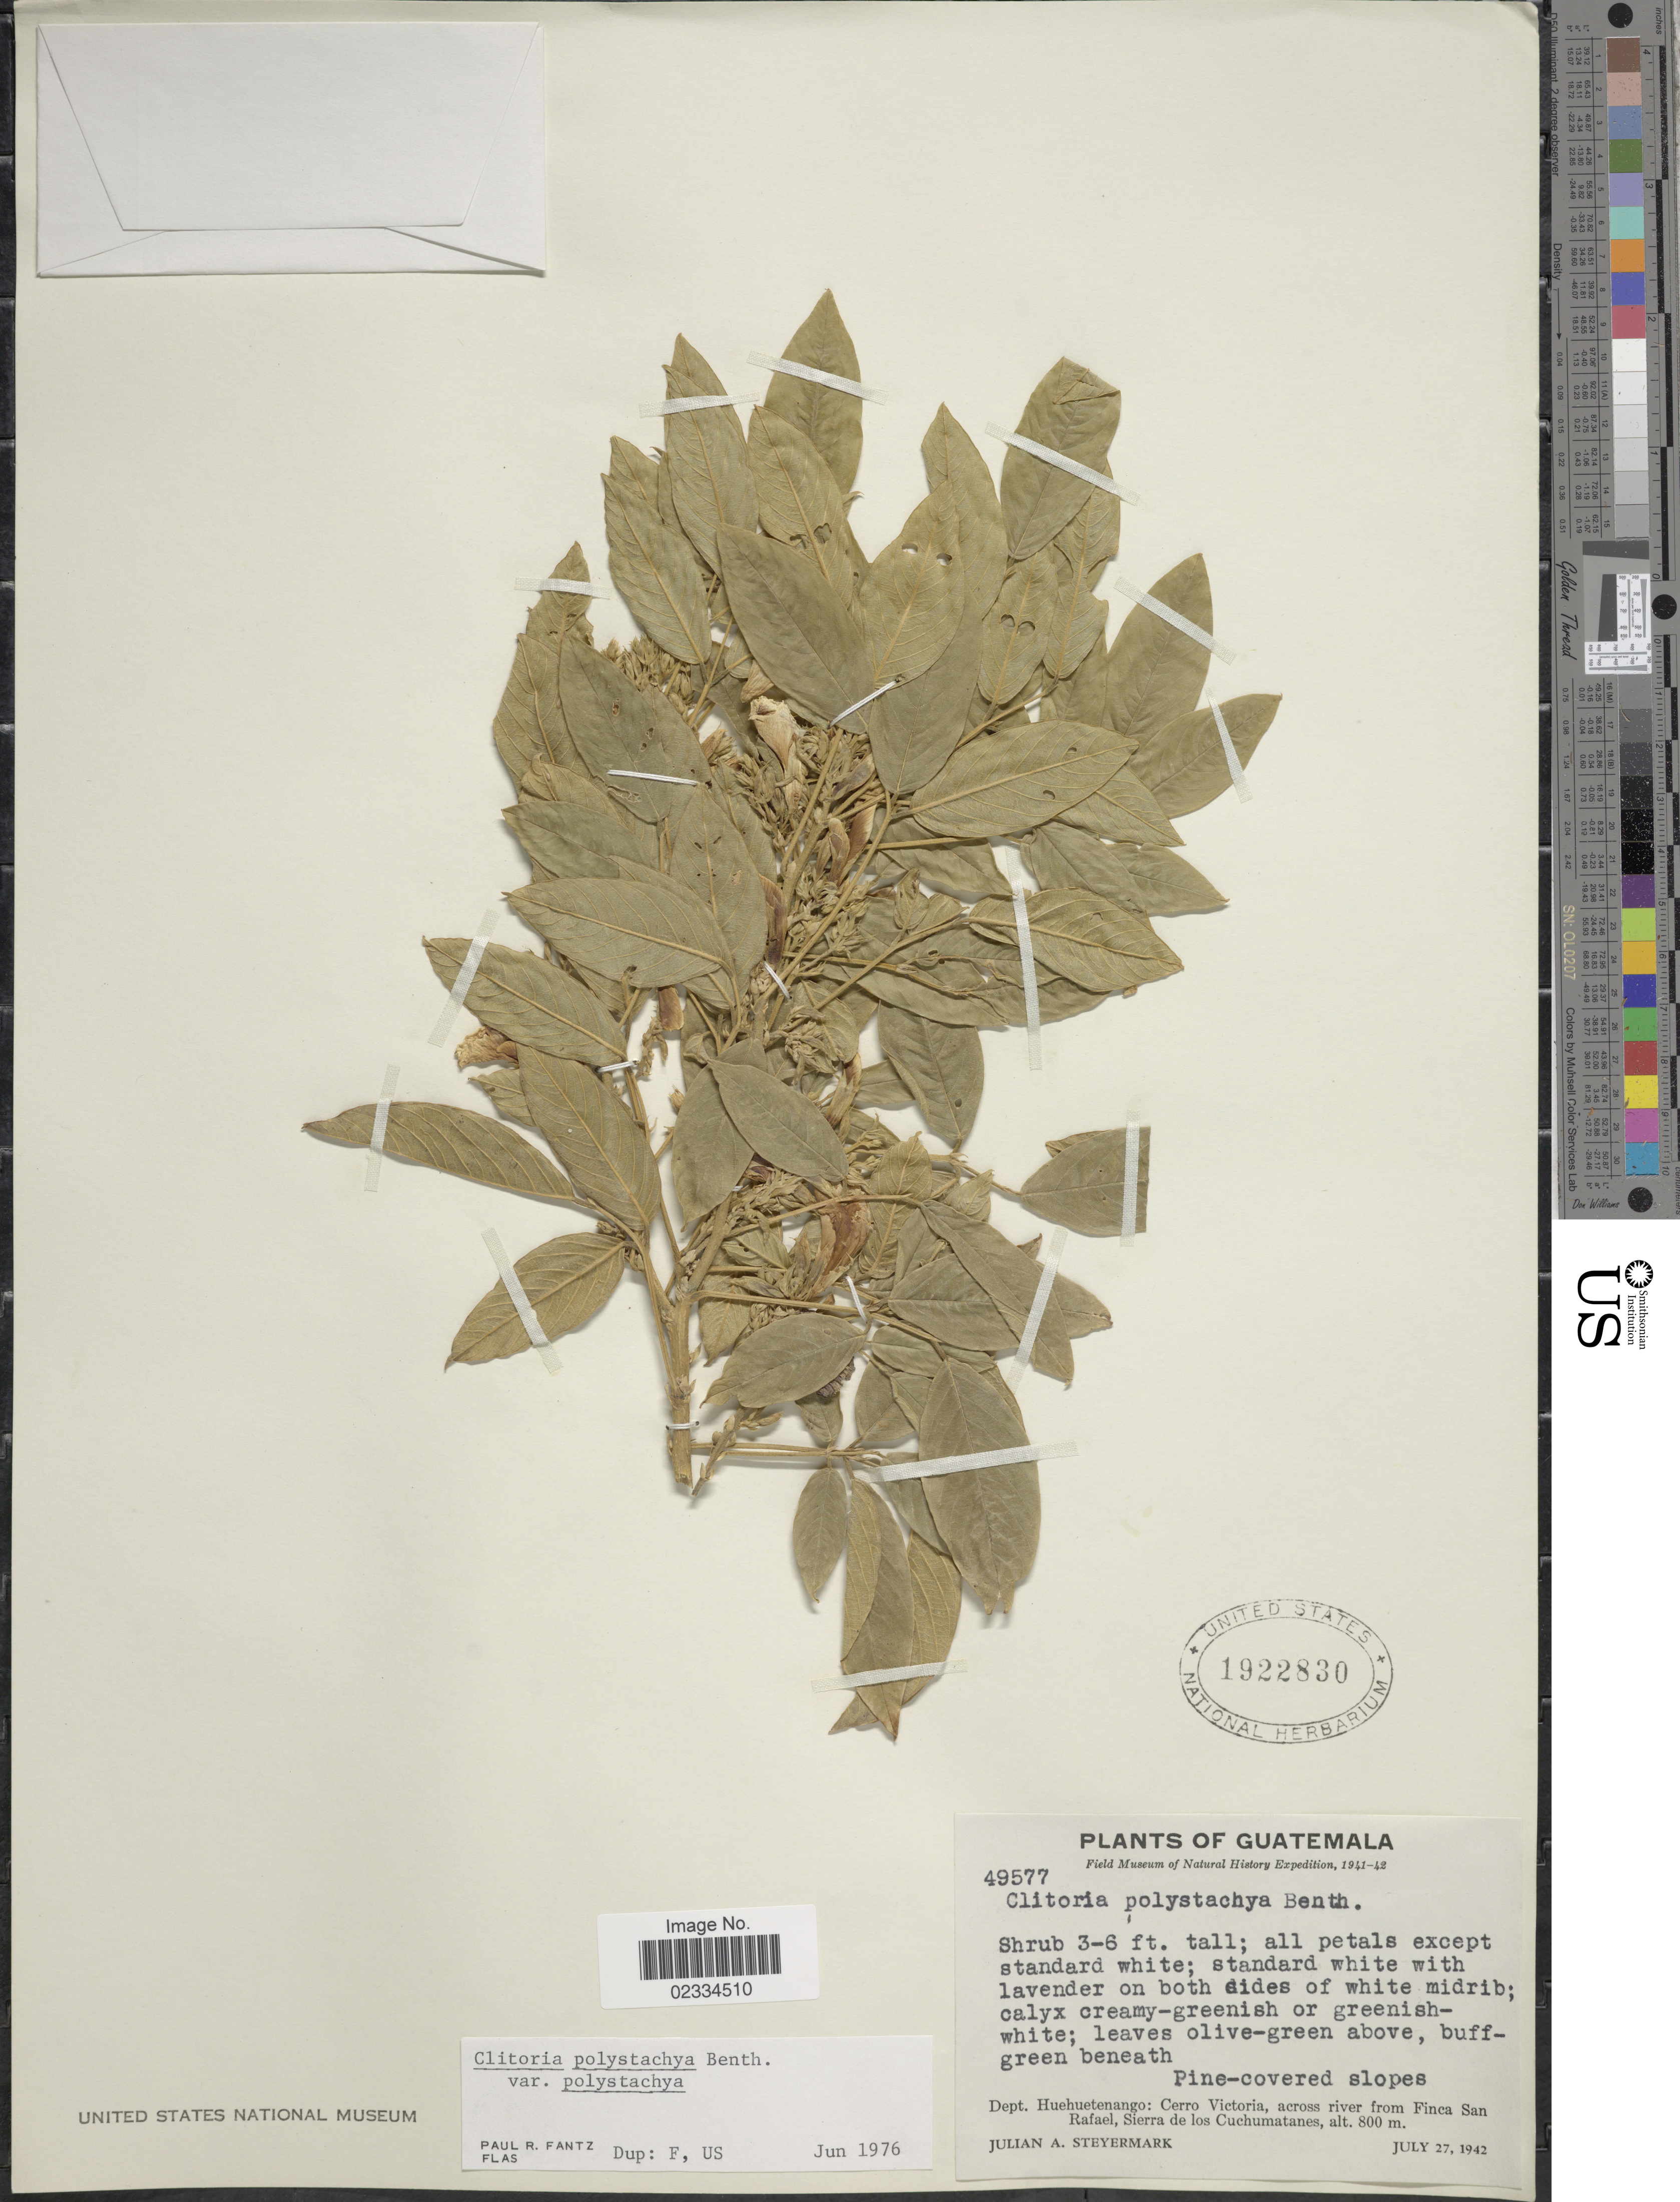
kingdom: Plantae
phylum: Tracheophyta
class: Magnoliopsida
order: Fabales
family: Fabaceae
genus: Clitoria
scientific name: Clitoria polystachya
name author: Benth.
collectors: J. Steyermark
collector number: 49577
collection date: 1942-07-27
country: Guatemala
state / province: Huehuetenango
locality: Cerro Victoria, across river from Finca San Rafael, Sierra de los Cuchumatanes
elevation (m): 800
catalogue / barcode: US 1922830